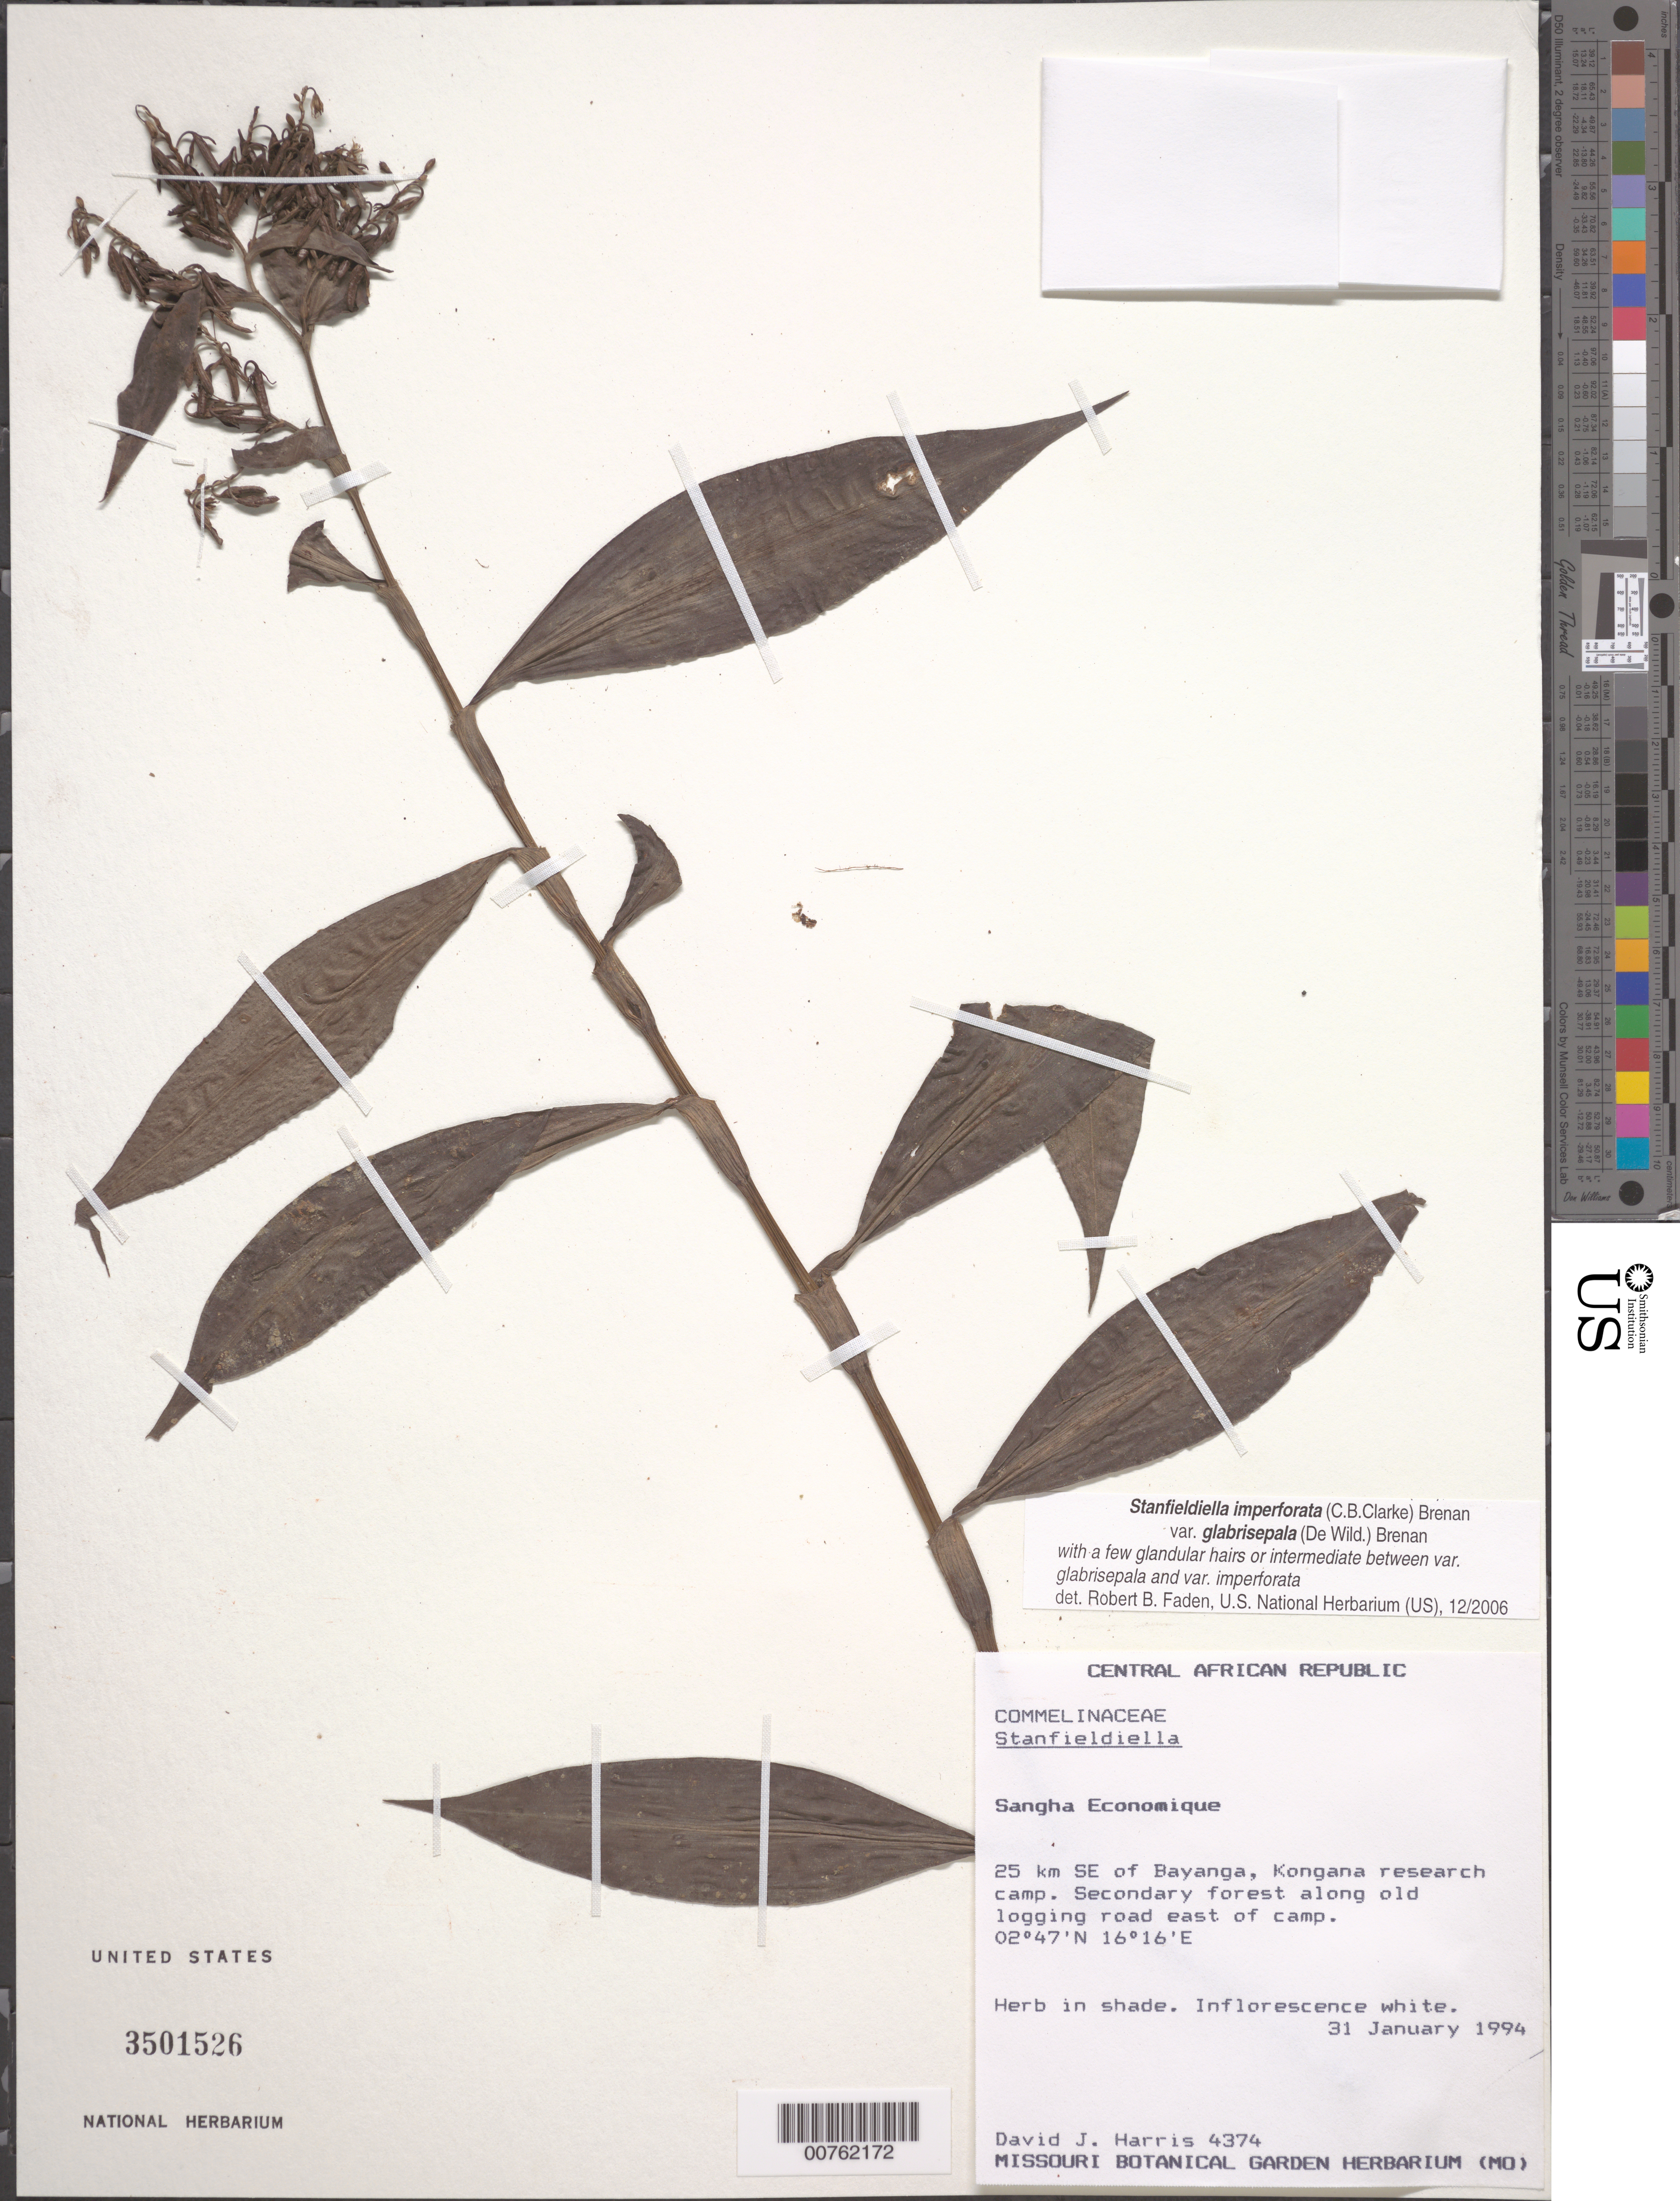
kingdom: Plantae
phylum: Tracheophyta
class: Liliopsida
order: Commelinales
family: Commelinaceae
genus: Stanfieldiella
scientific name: Stanfieldiella imperforata var. glabrisepala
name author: (De Wild.) Brenan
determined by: Faden, Robert B., (US), Smithsonian Institution - National Museum of Natural History (UNITED STATES)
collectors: D. J. Harris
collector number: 4374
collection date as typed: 31 Jan 1994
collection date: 1994-01-31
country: Central African Republic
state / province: Sangha-Mbaere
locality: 25 km SE of Bayanga, Kongana research camp. Secondary forest along old logging road east of camp.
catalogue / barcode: US 3501526